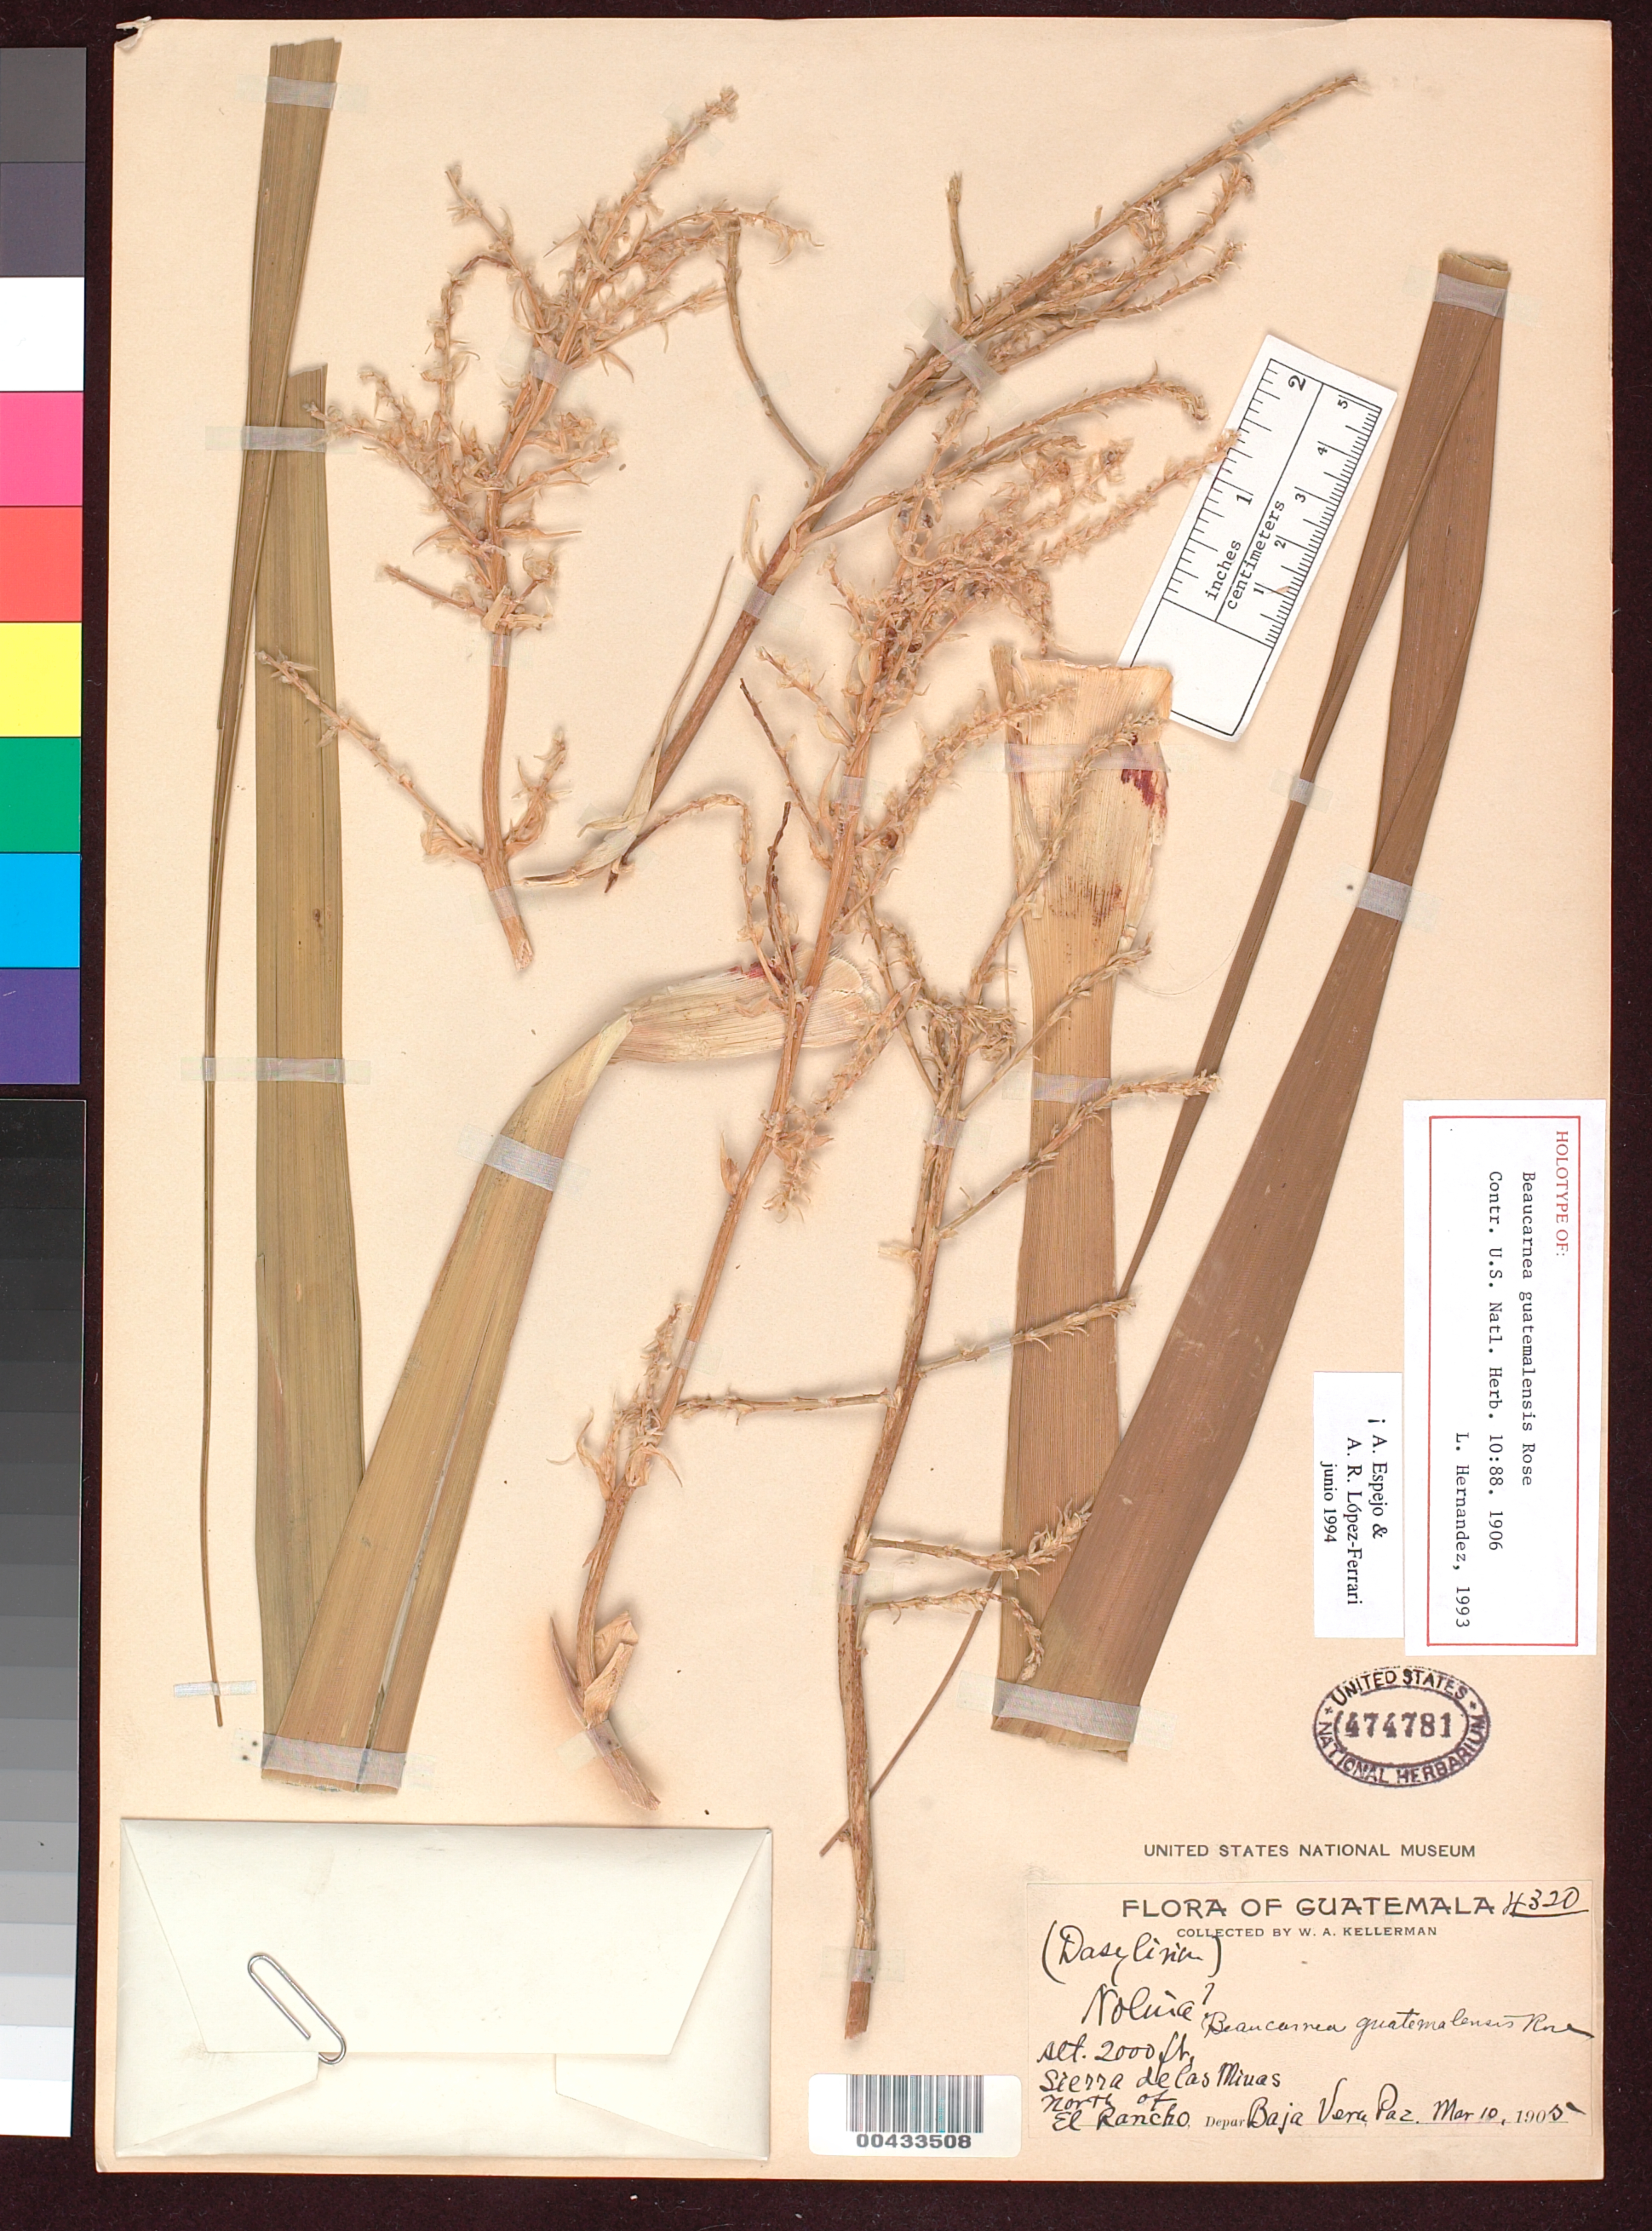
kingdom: Plantae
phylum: Tracheophyta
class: Liliopsida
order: Asparagales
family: Asparagaceae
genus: Beaucarnea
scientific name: Beaucarnea guatemalensis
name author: Rose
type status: Holotype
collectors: W. A. Kellerman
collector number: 4320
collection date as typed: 10 Mar 1905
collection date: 1905-03-10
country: Guatemala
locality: Sierra de Las Minas, El Rancho.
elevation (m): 600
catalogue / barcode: US 474781